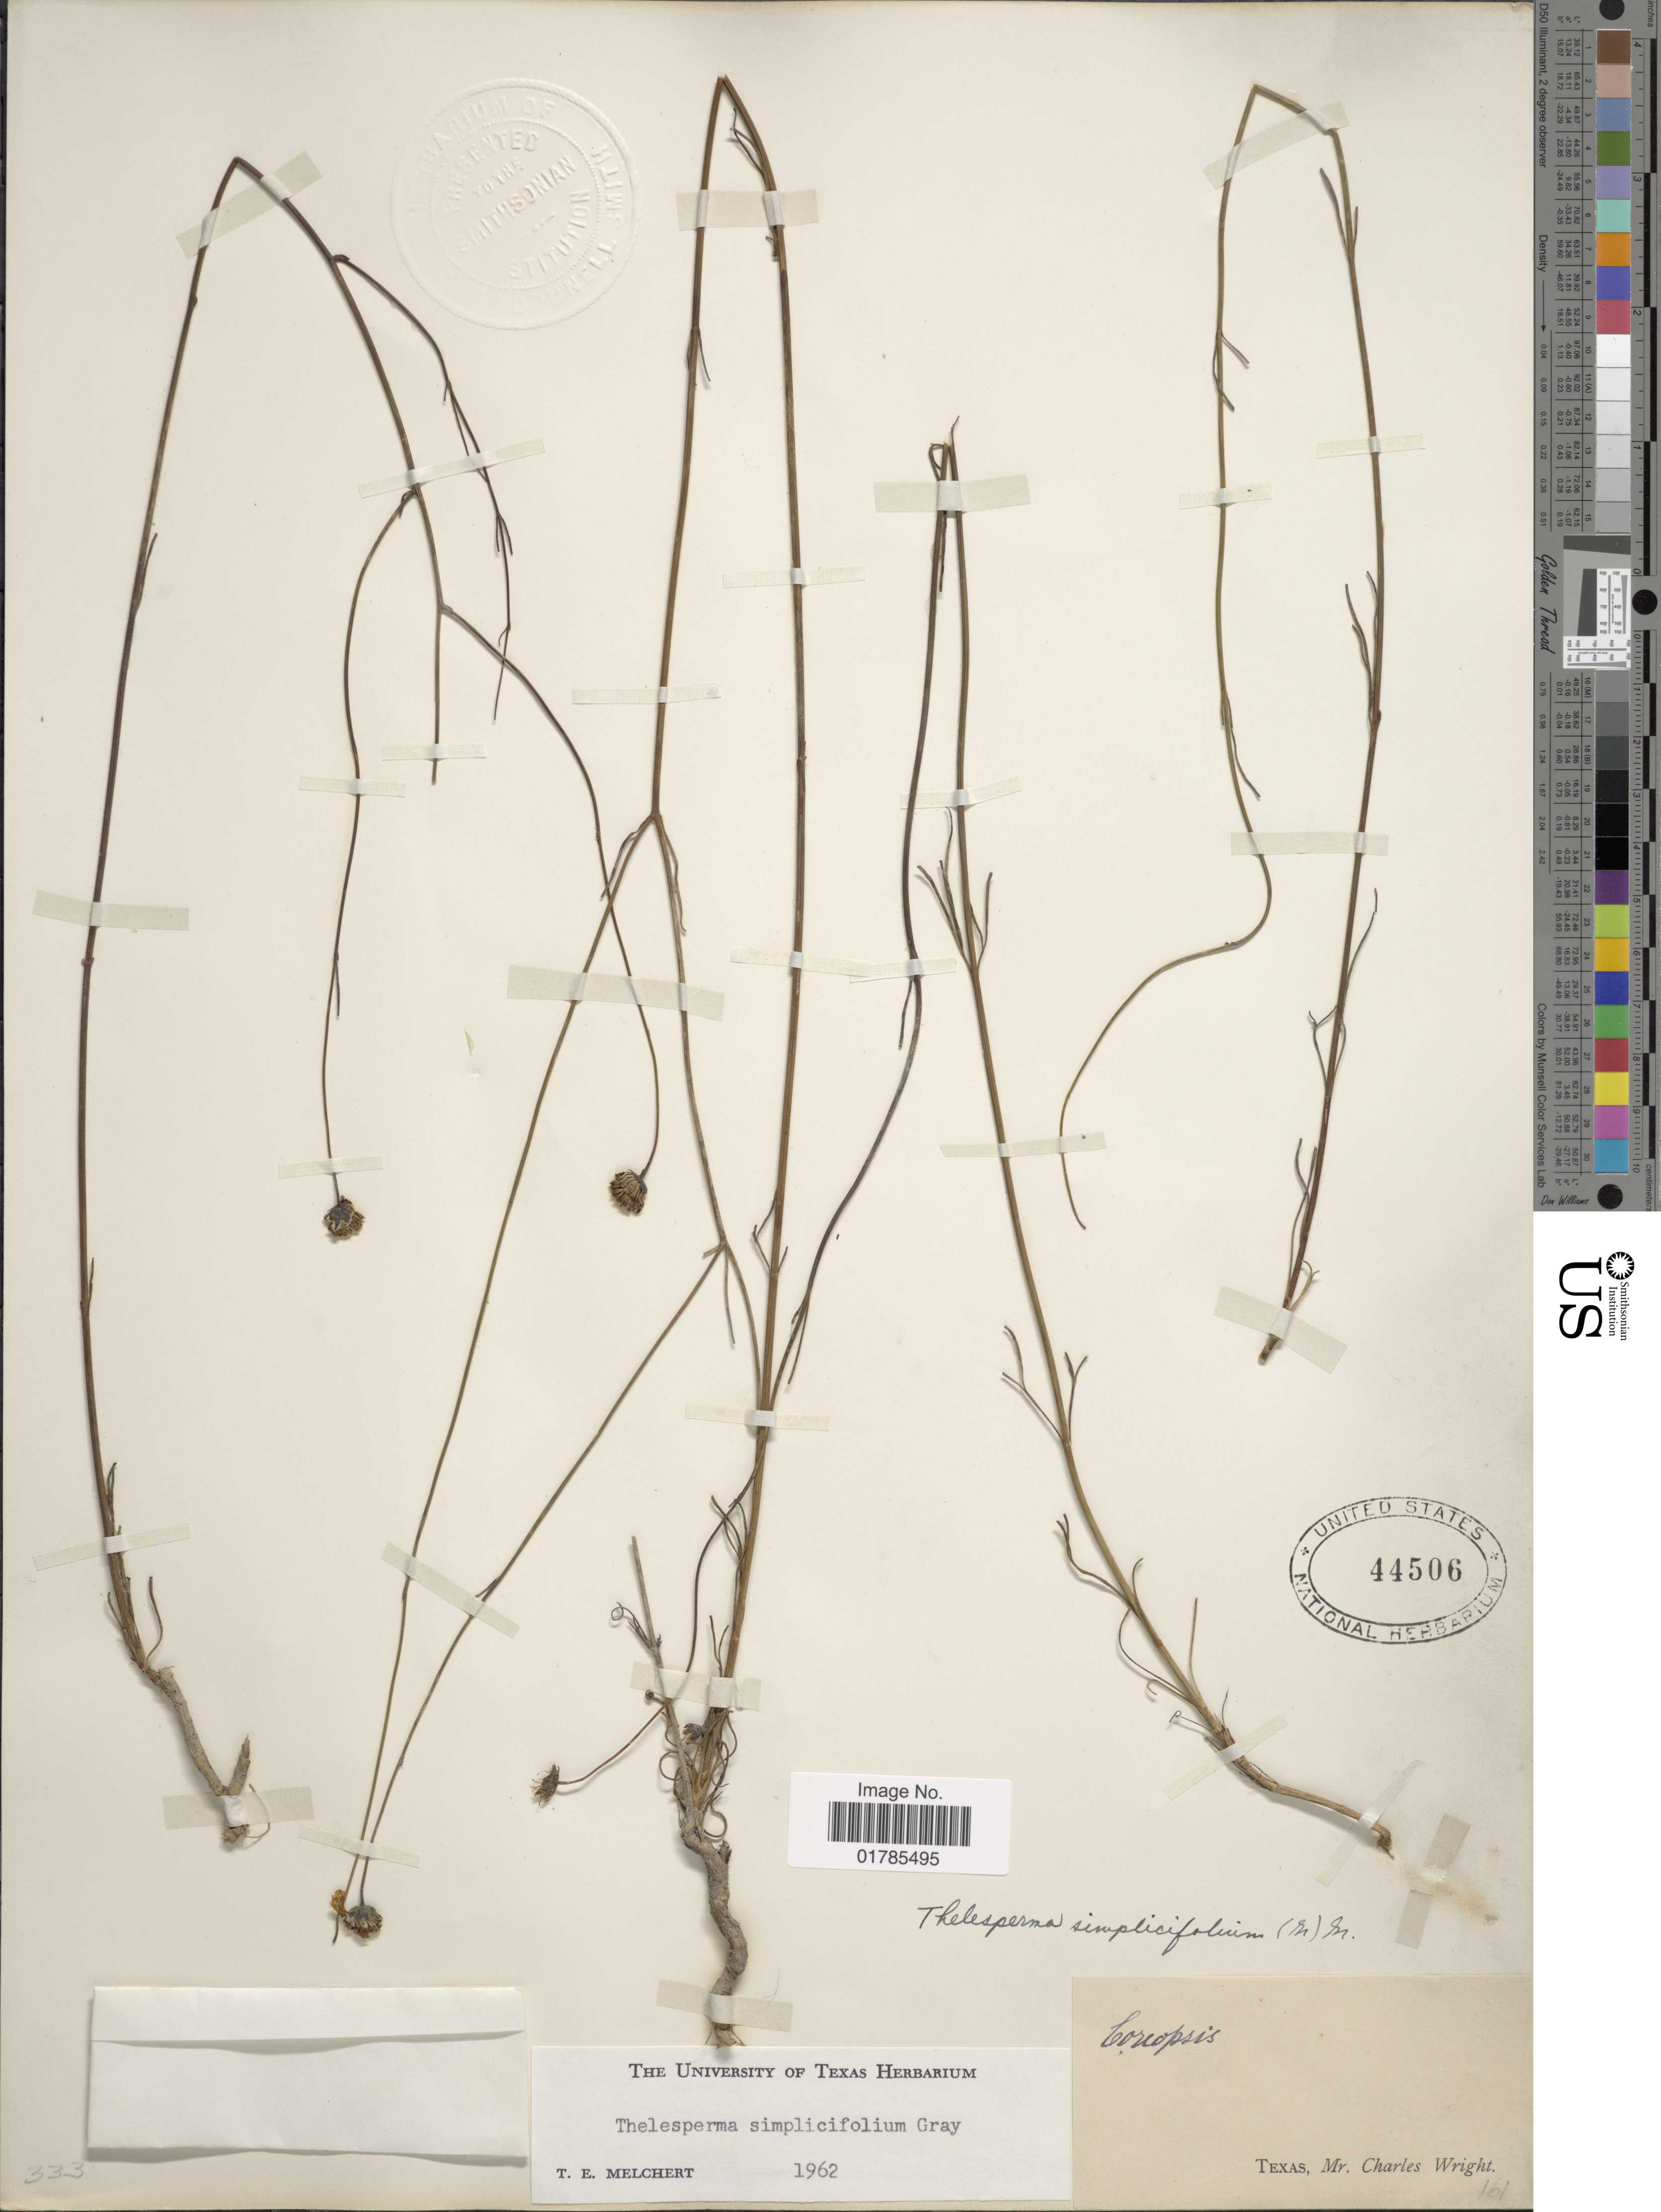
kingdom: Plantae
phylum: Tracheophyta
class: Magnoliopsida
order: Asterales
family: Asteraceae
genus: Thelesperma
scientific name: Thelesperma simplicifolium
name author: A. Gray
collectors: C. Wright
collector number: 161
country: United States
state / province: Texas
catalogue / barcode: US 44506